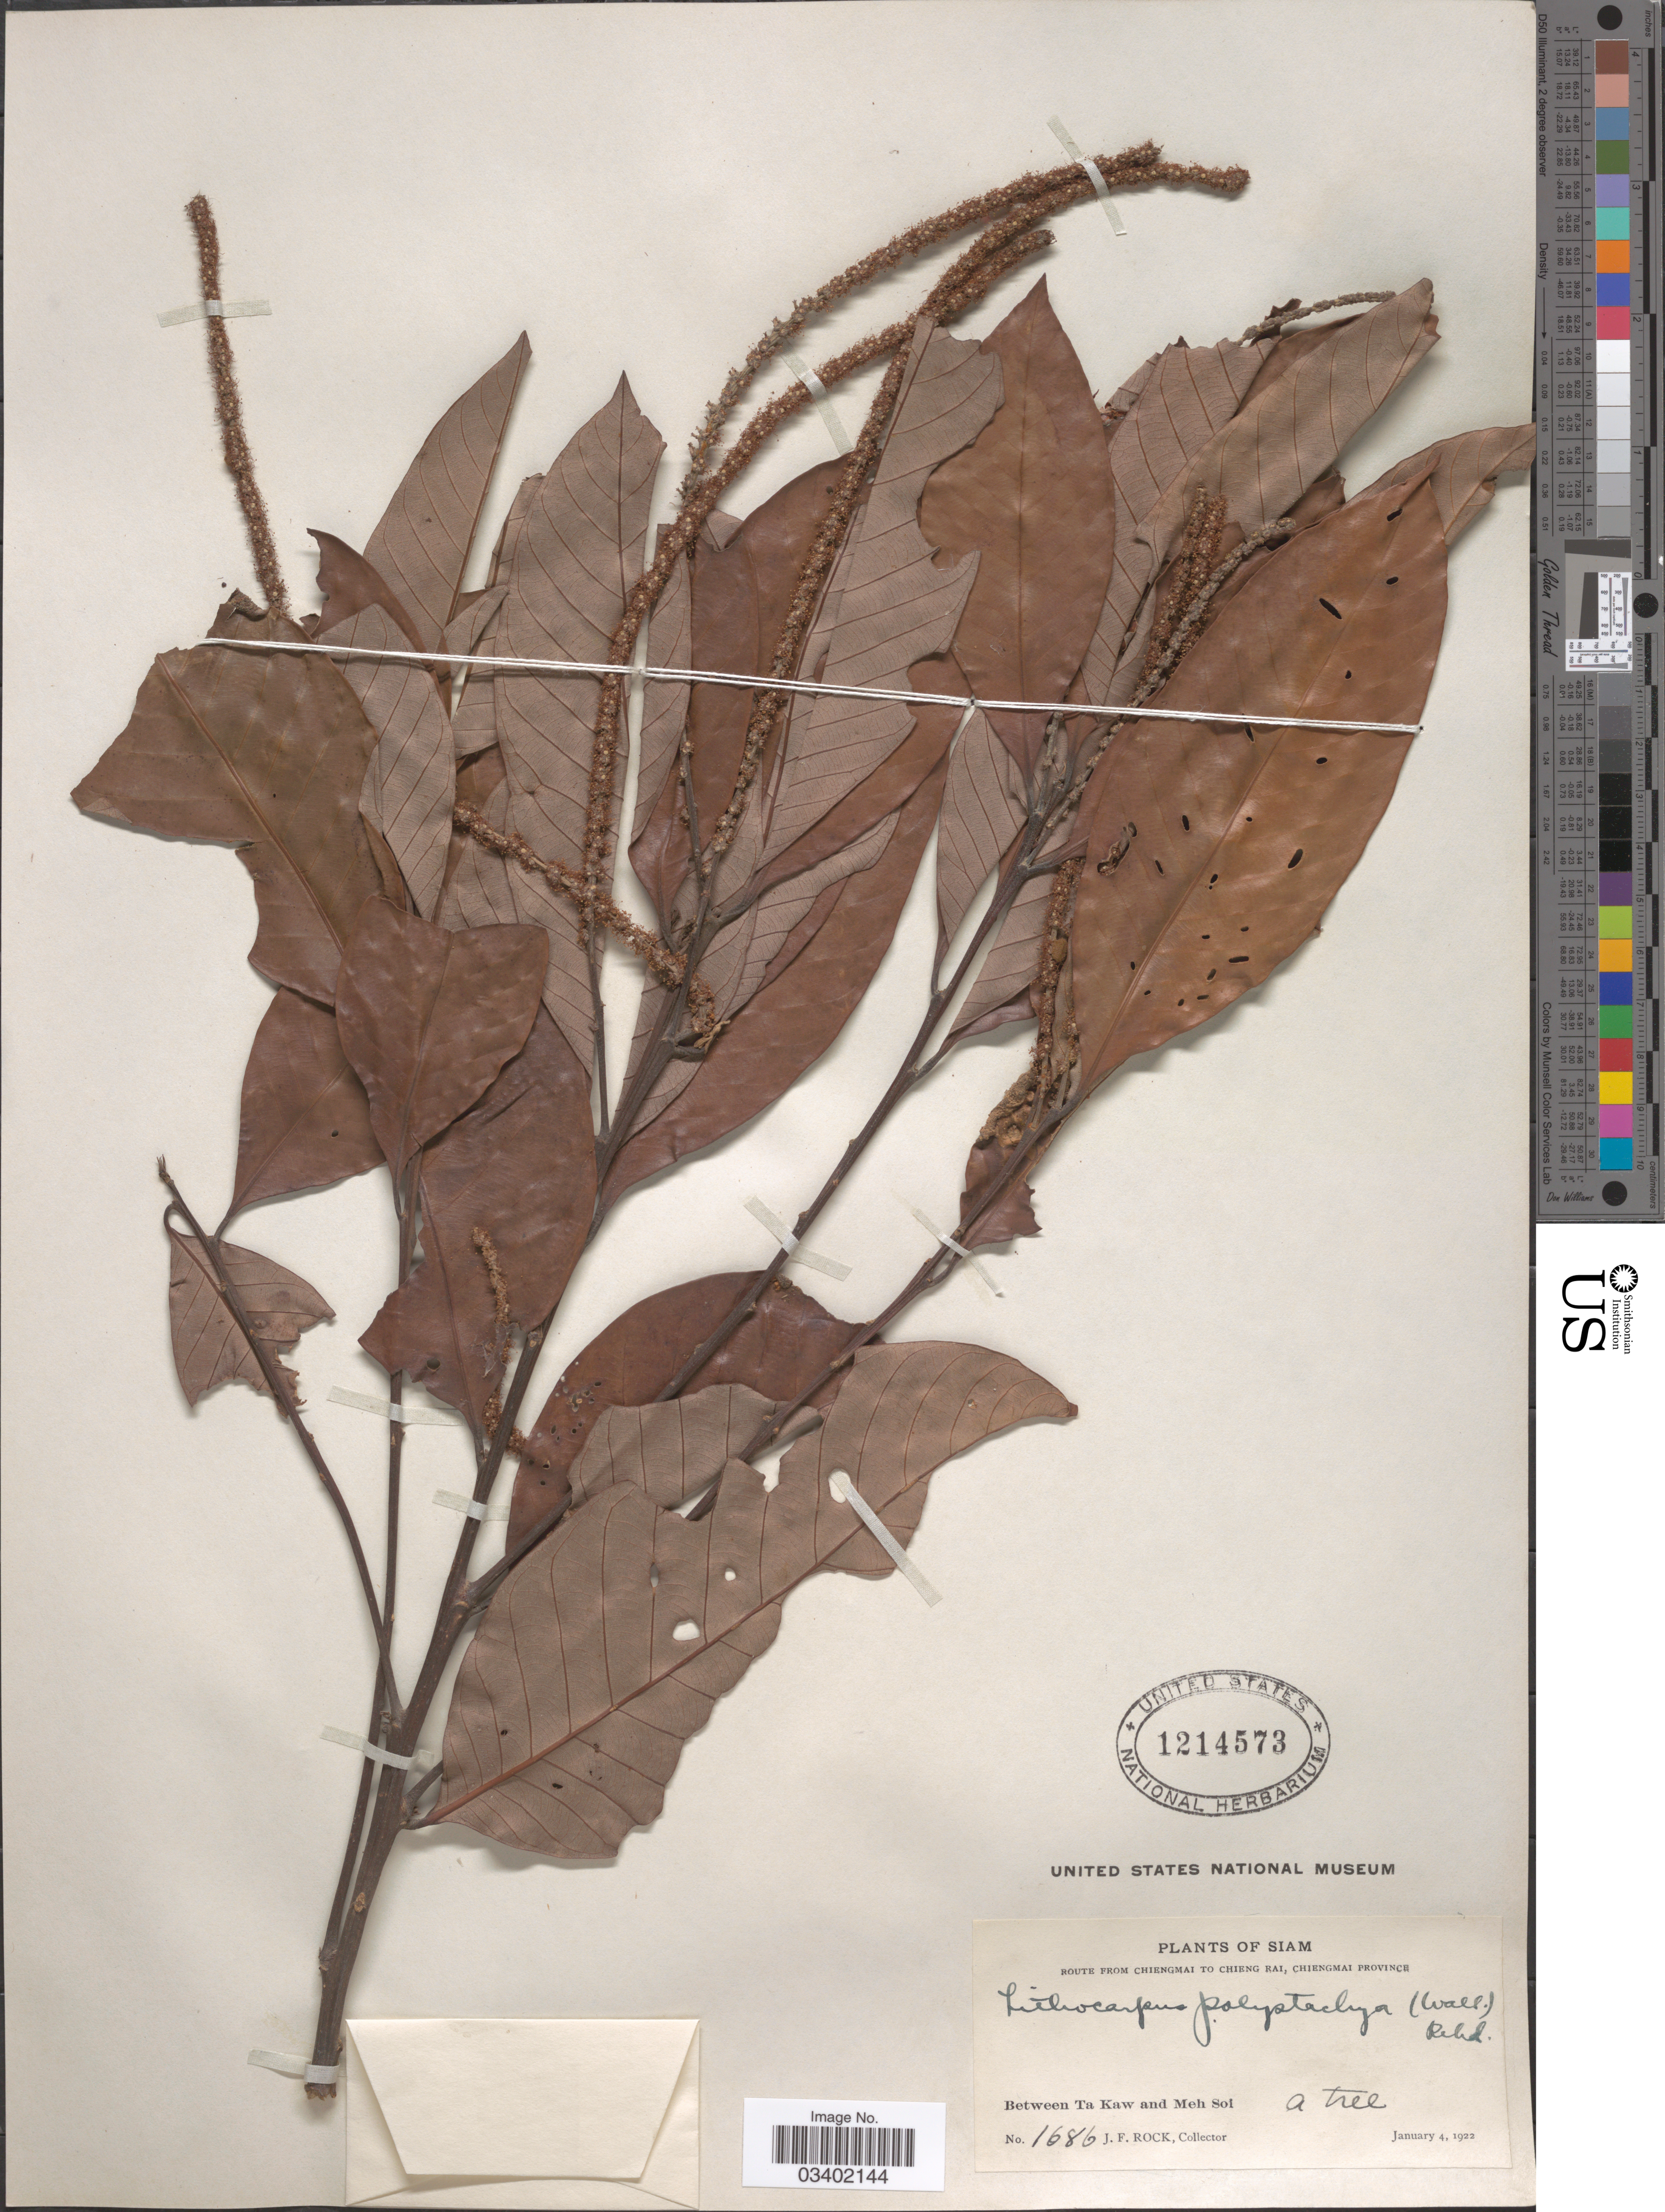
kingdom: Plantae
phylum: Tracheophyta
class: Magnoliopsida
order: Fagales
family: Fagaceae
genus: Lithocarpus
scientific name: Lithocarpus polystachyus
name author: (Wall. ex A. DC.) Rehder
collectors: J. Rock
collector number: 1686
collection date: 1922-01-04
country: Thailand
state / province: Chiang Mai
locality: Siam. Route from Chiengmai to Chieng Rai, Chiengmai Province. Between Ta Kaw and Meh Soi.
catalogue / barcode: US 1214573